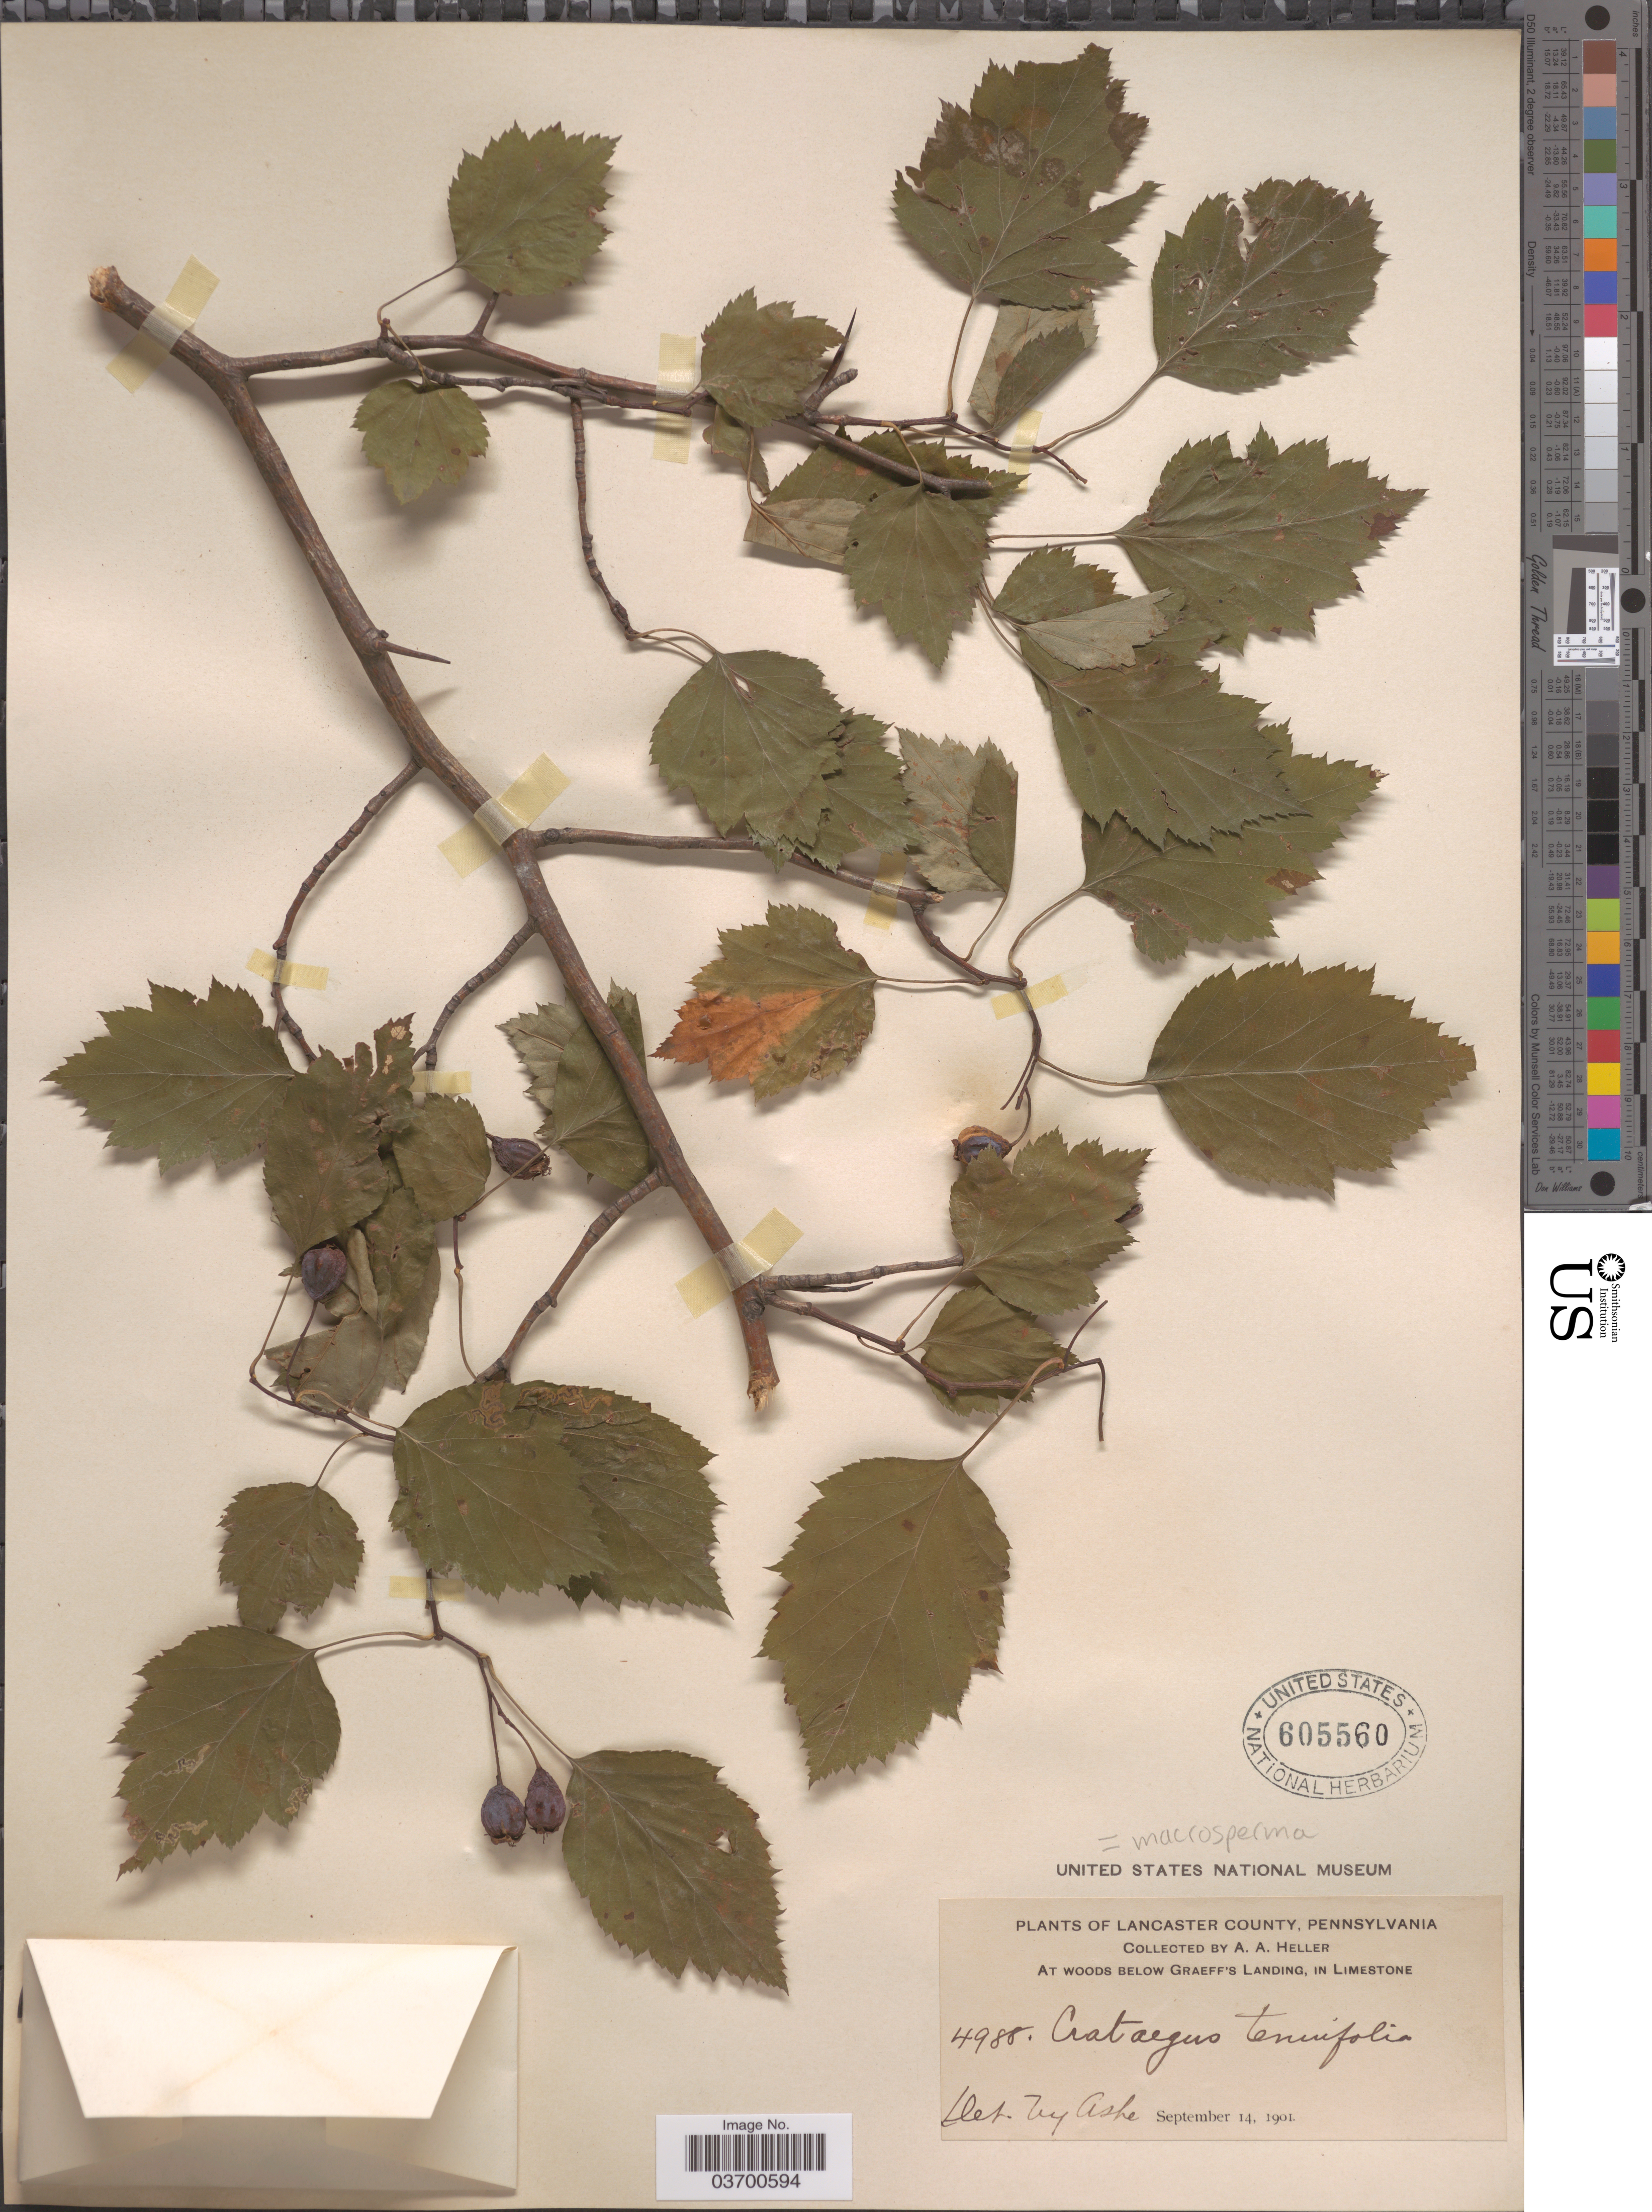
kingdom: Plantae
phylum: Tracheophyta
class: Magnoliopsida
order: Rosales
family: Rosaceae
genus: Crataegus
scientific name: Crataegus macrosperma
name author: Ashe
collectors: A. A. Heller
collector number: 4988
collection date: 1901-09-14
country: United States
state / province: Pennsylvania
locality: Lancaster County. At woods below Graeff's Landing, in Limestone.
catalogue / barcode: US 605560